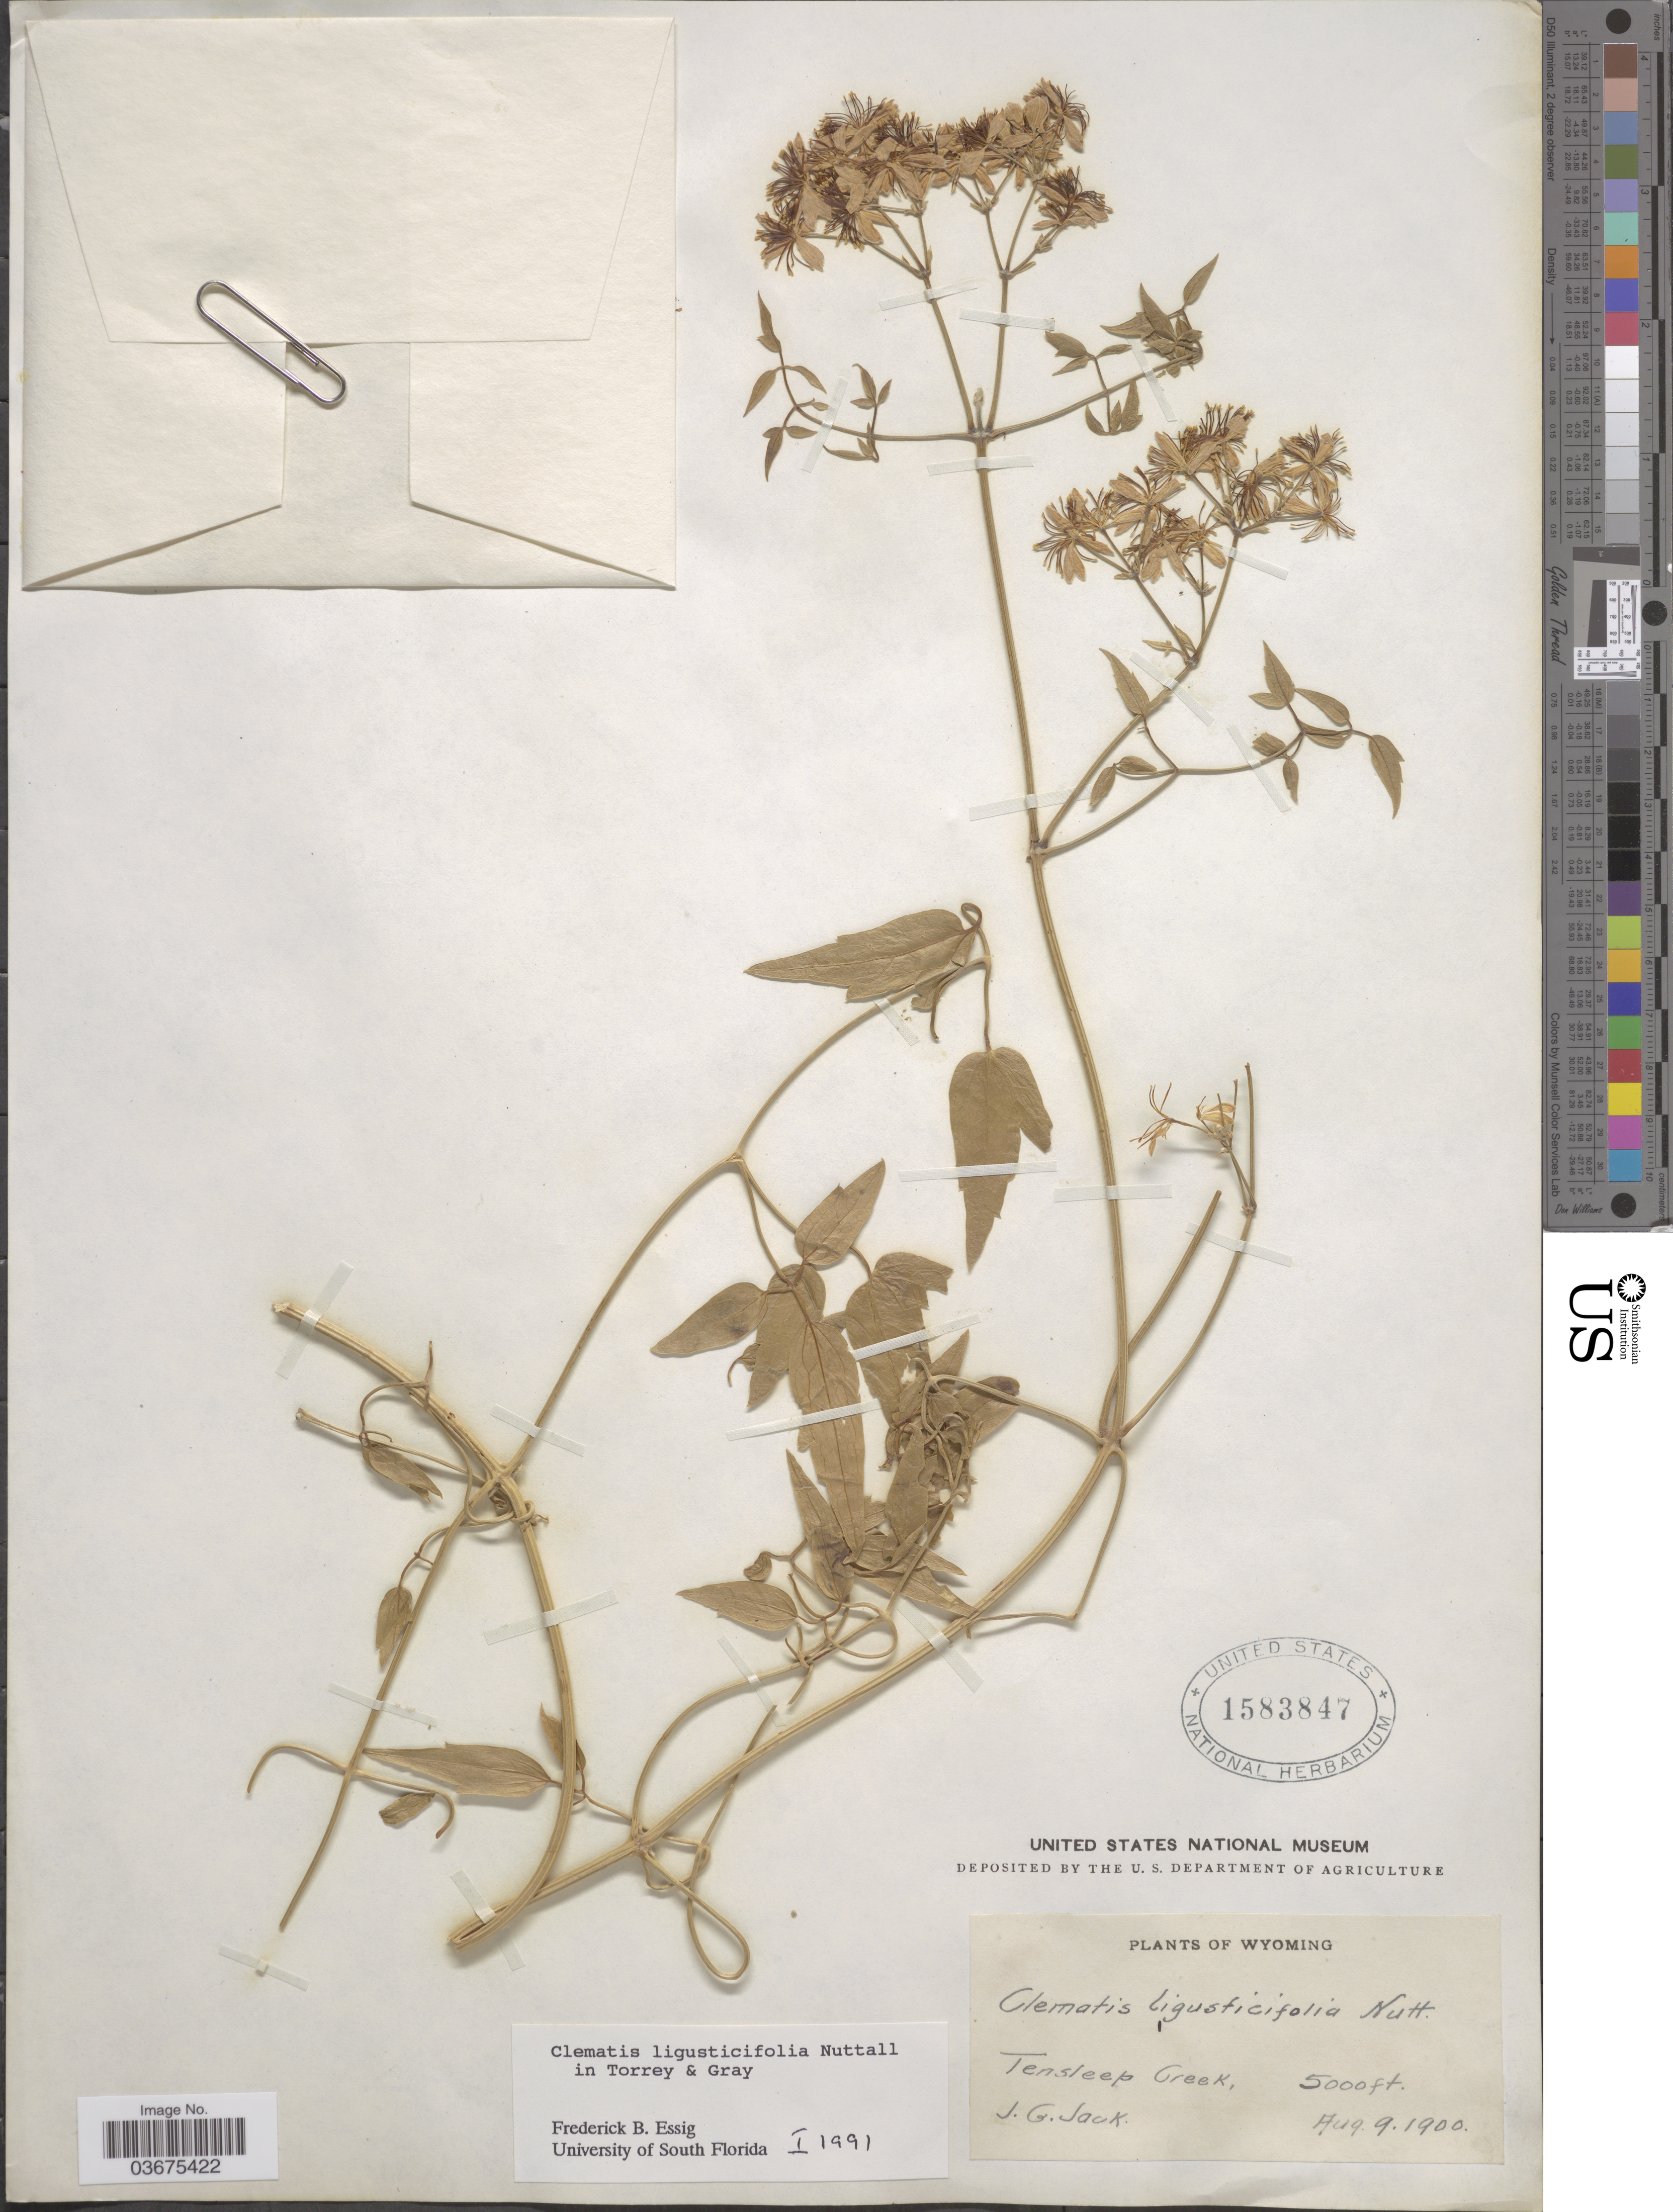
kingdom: Plantae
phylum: Tracheophyta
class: Magnoliopsida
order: Ranunculales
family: Ranunculaceae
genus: Clematis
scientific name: Clematis ligusticifolia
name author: Nutt.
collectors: J. G. Jack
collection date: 1900-08-09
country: United States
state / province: Wyoming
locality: Tensleep Creek.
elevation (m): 1524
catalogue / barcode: US 1583847